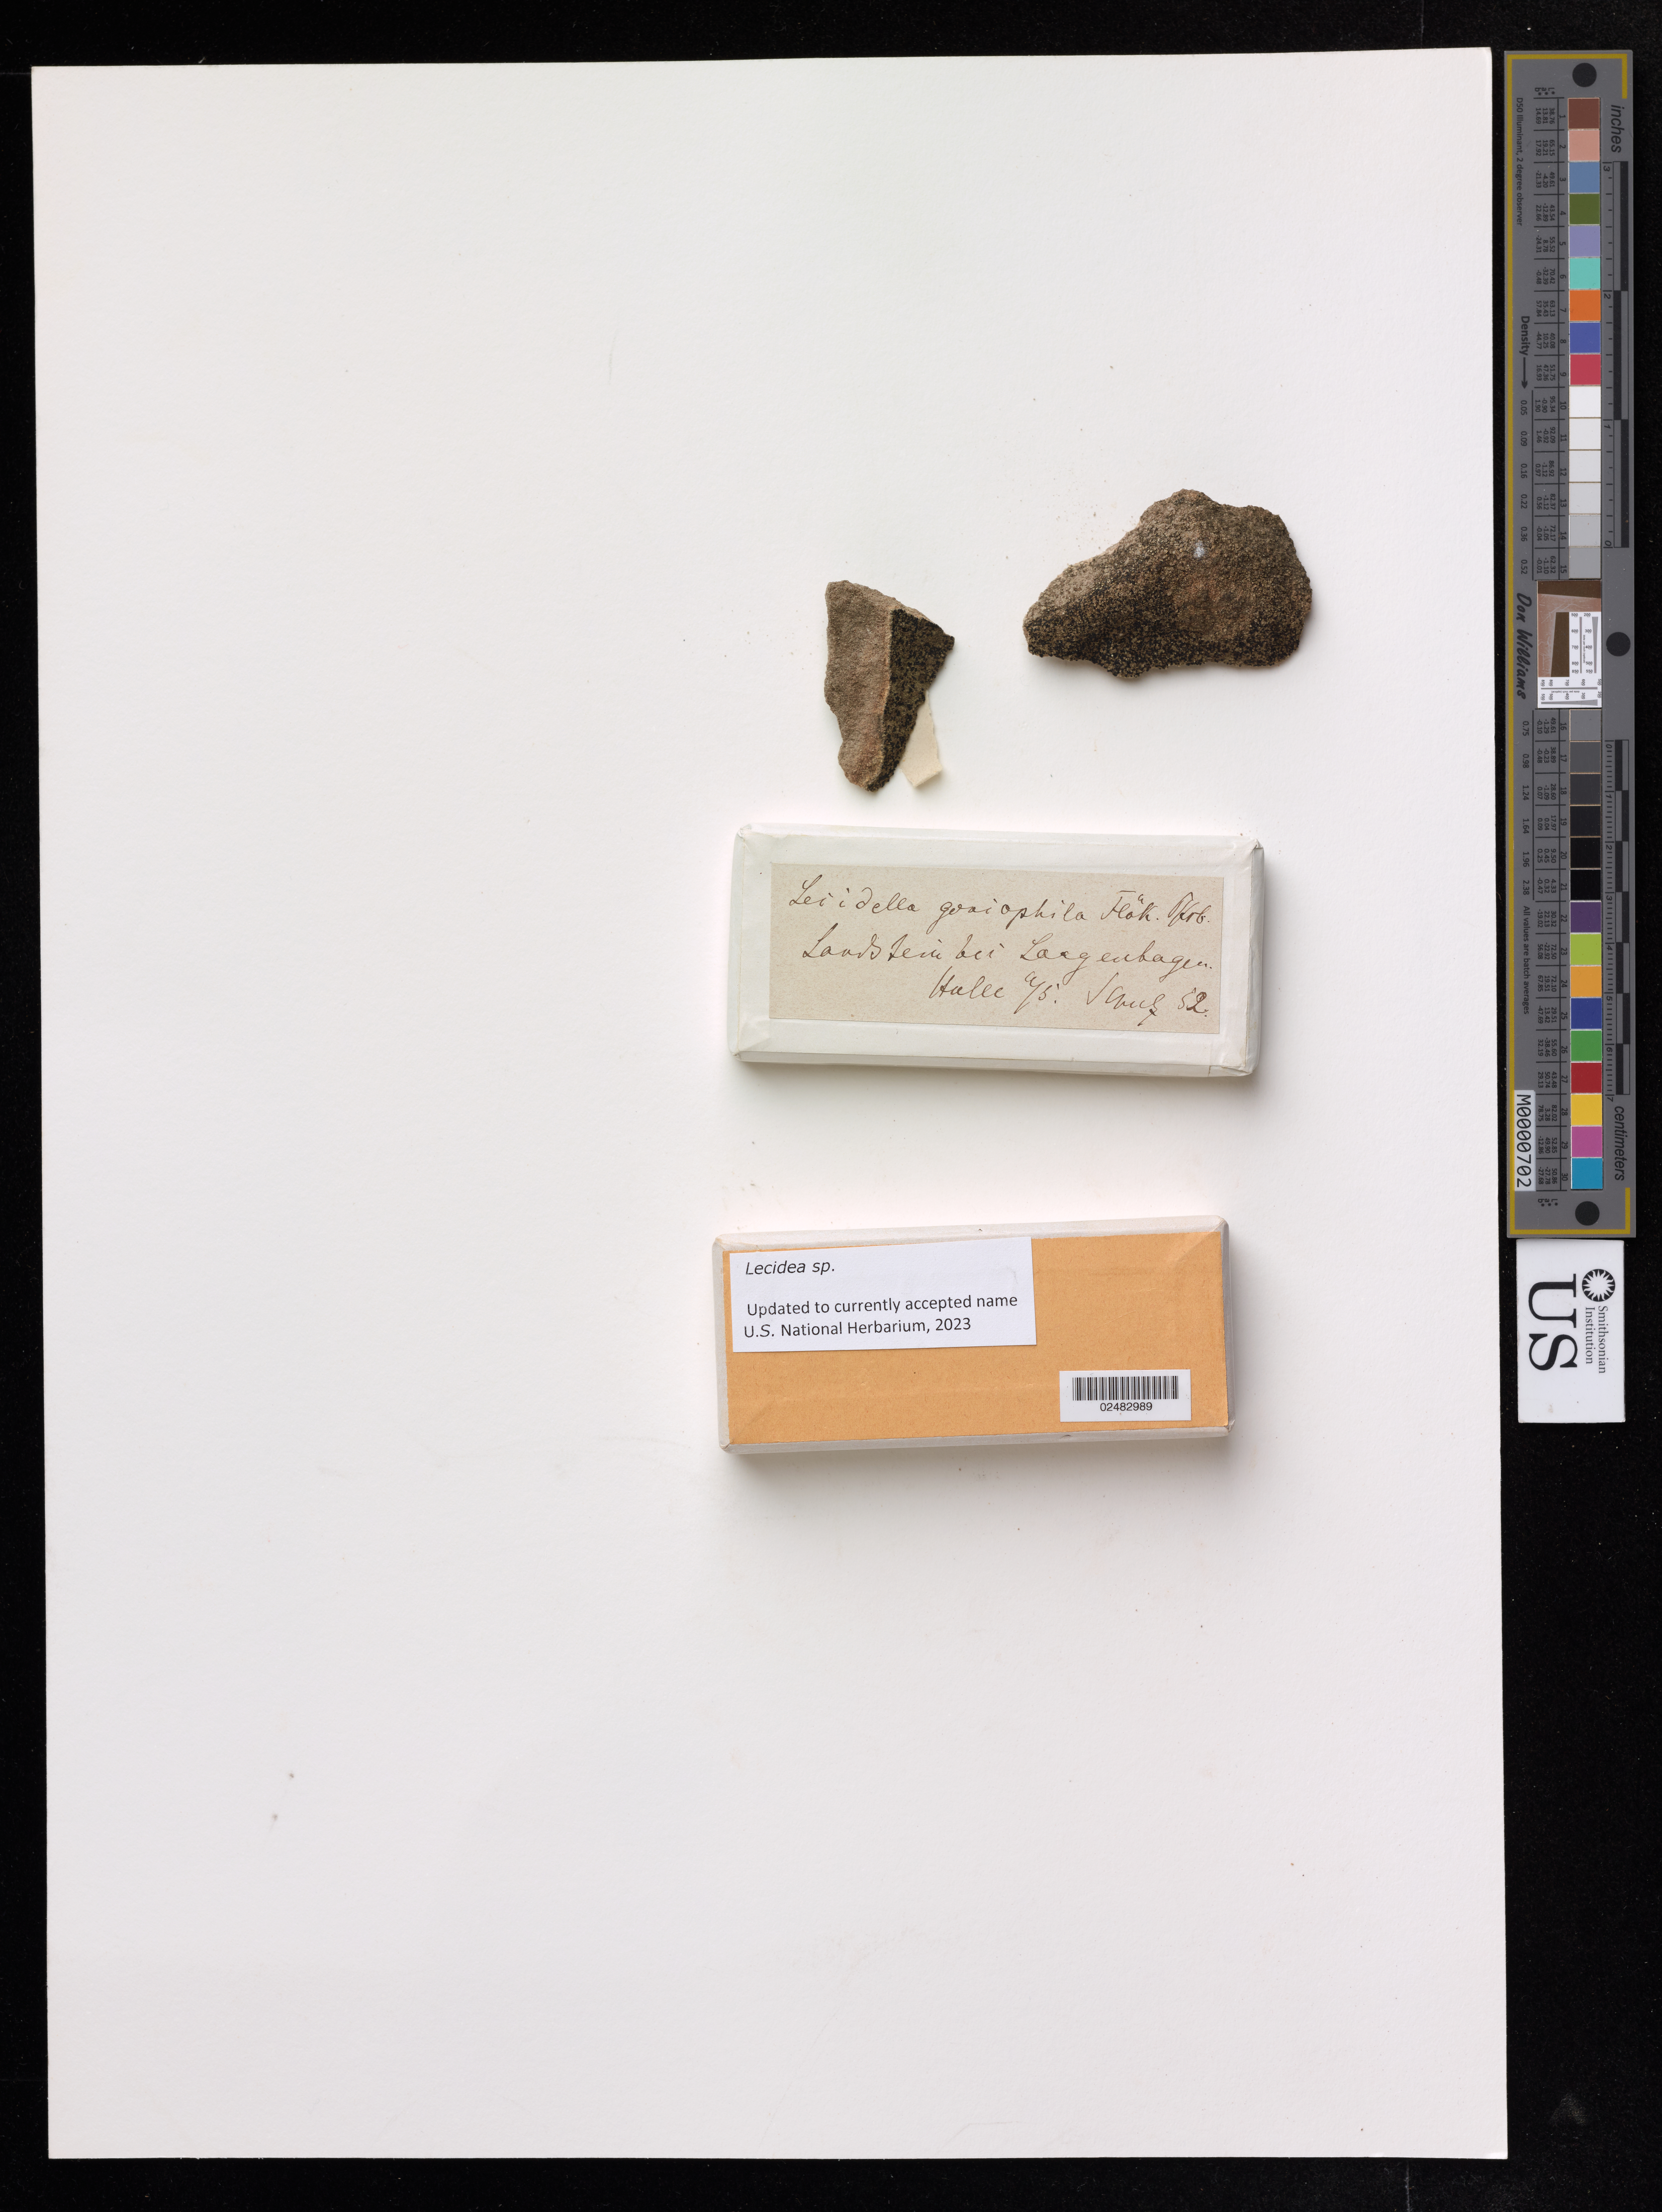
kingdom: Fungi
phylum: Ascomycota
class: Lecanoromycetes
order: Lecideales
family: Lecideaceae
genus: Lecidea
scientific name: Lecidea sp.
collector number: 52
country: Switzerland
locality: Landstein bei Lacgenbaden.